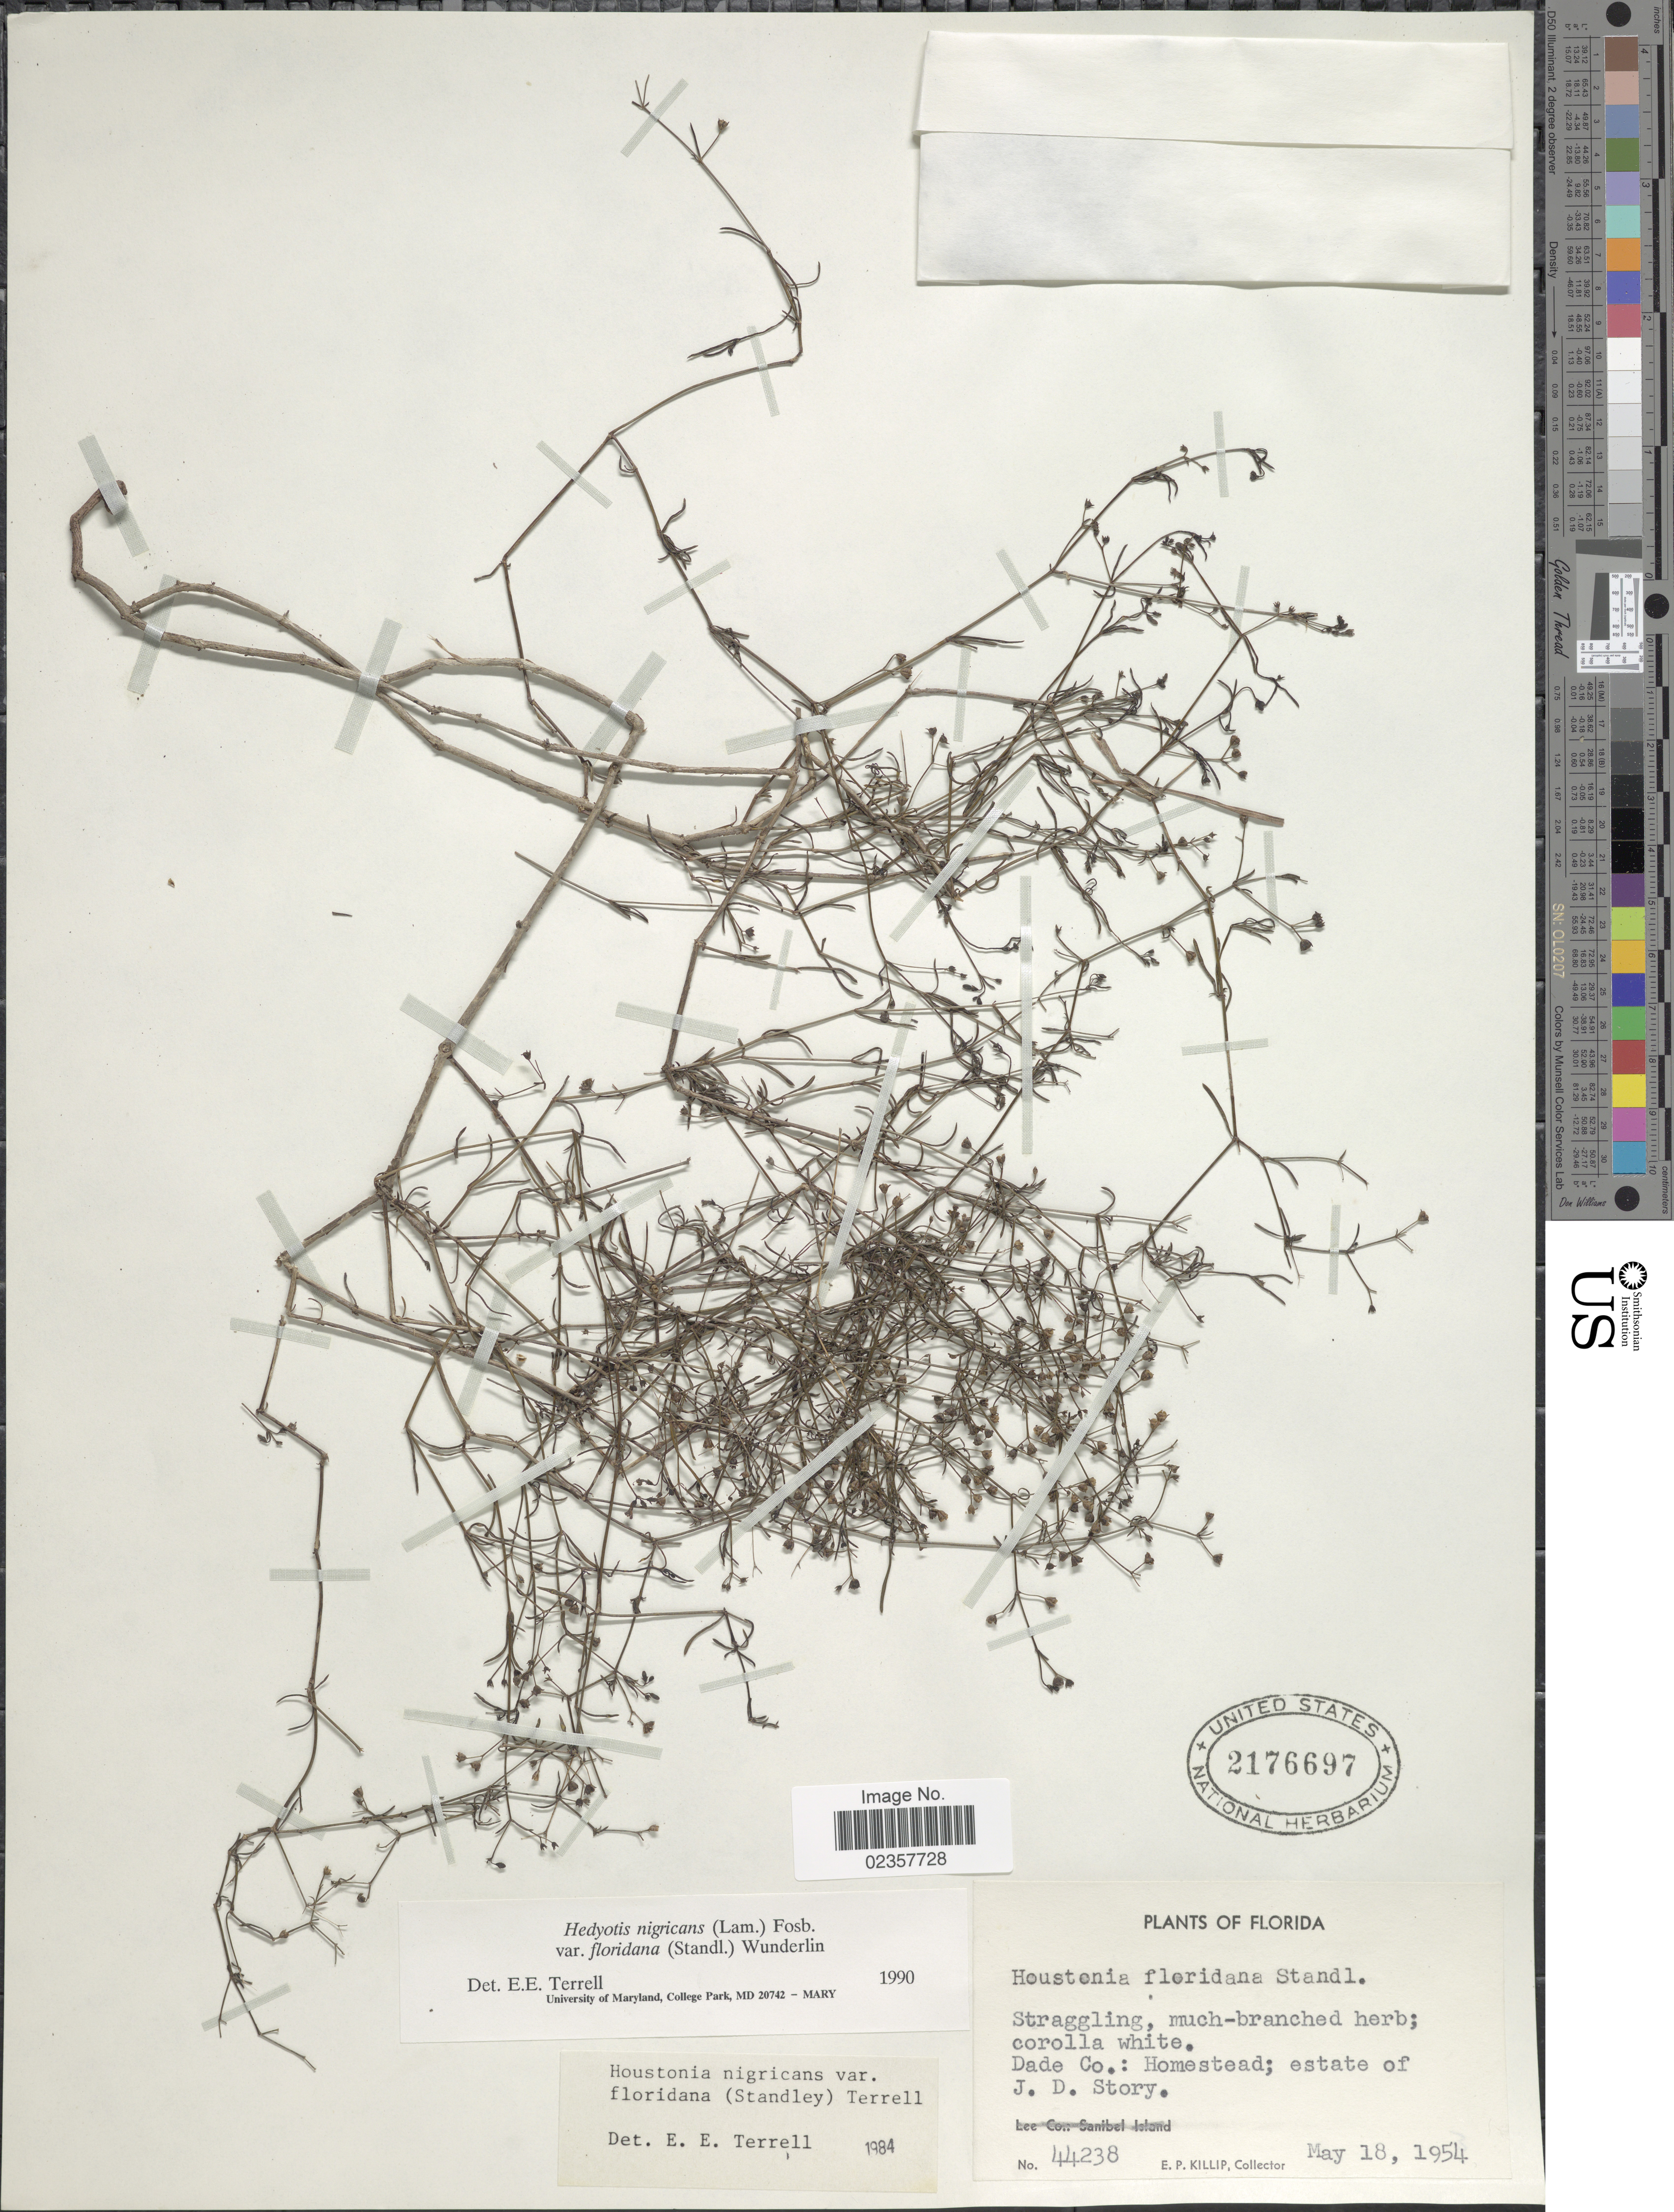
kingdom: Plantae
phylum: Tracheophyta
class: Magnoliopsida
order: Gentianales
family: Rubiaceae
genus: Houstonia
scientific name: Houstonia nigricans var. floridana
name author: (Standl.) Terrell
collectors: E. P. Killip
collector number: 44238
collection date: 1954-05-18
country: United States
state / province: Florida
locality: Dade Co.: Homestead; estate of J.D. Story.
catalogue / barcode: US 2176697